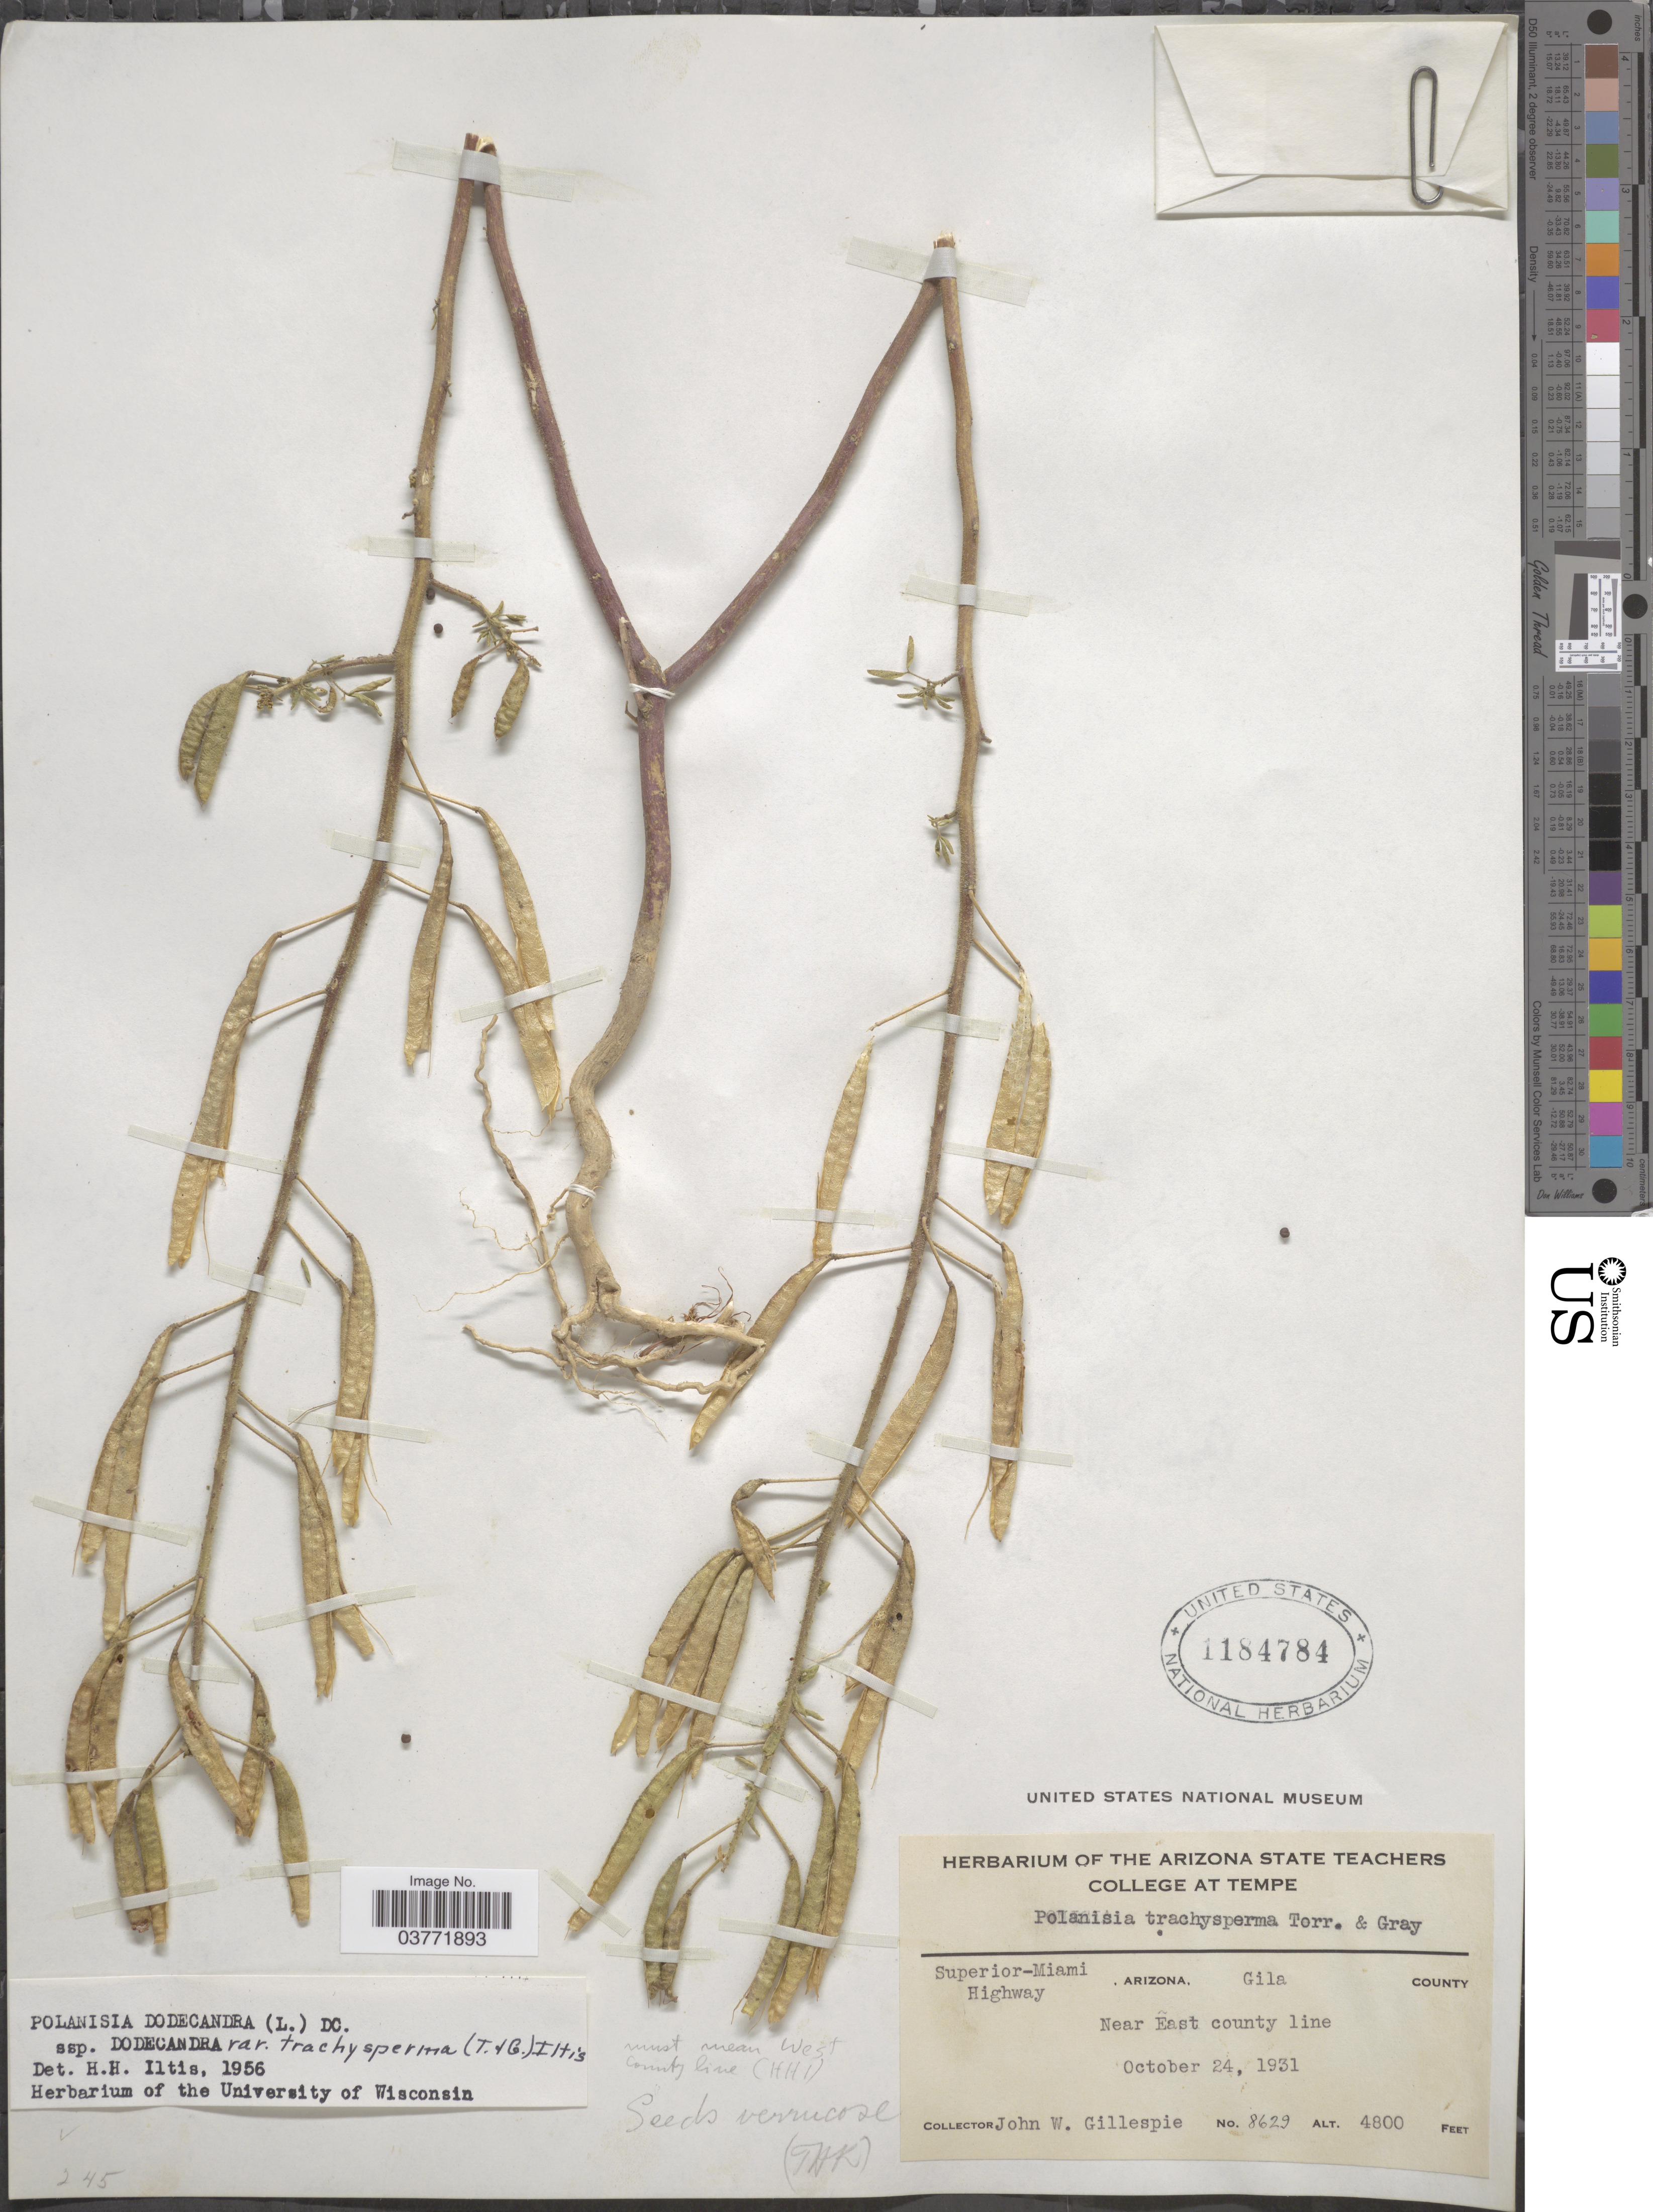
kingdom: Plantae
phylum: Tracheophyta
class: Magnoliopsida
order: Brassicales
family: Cleomaceae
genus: Polanisia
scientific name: Polanisia trachysperma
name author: Torr. & A. Gray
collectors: J. W. Gillespie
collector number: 8629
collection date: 1931-10-24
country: United States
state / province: Arizona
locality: Superior-Miami Highway. Gila County. Near East county Line.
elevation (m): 1463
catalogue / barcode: US 1184784